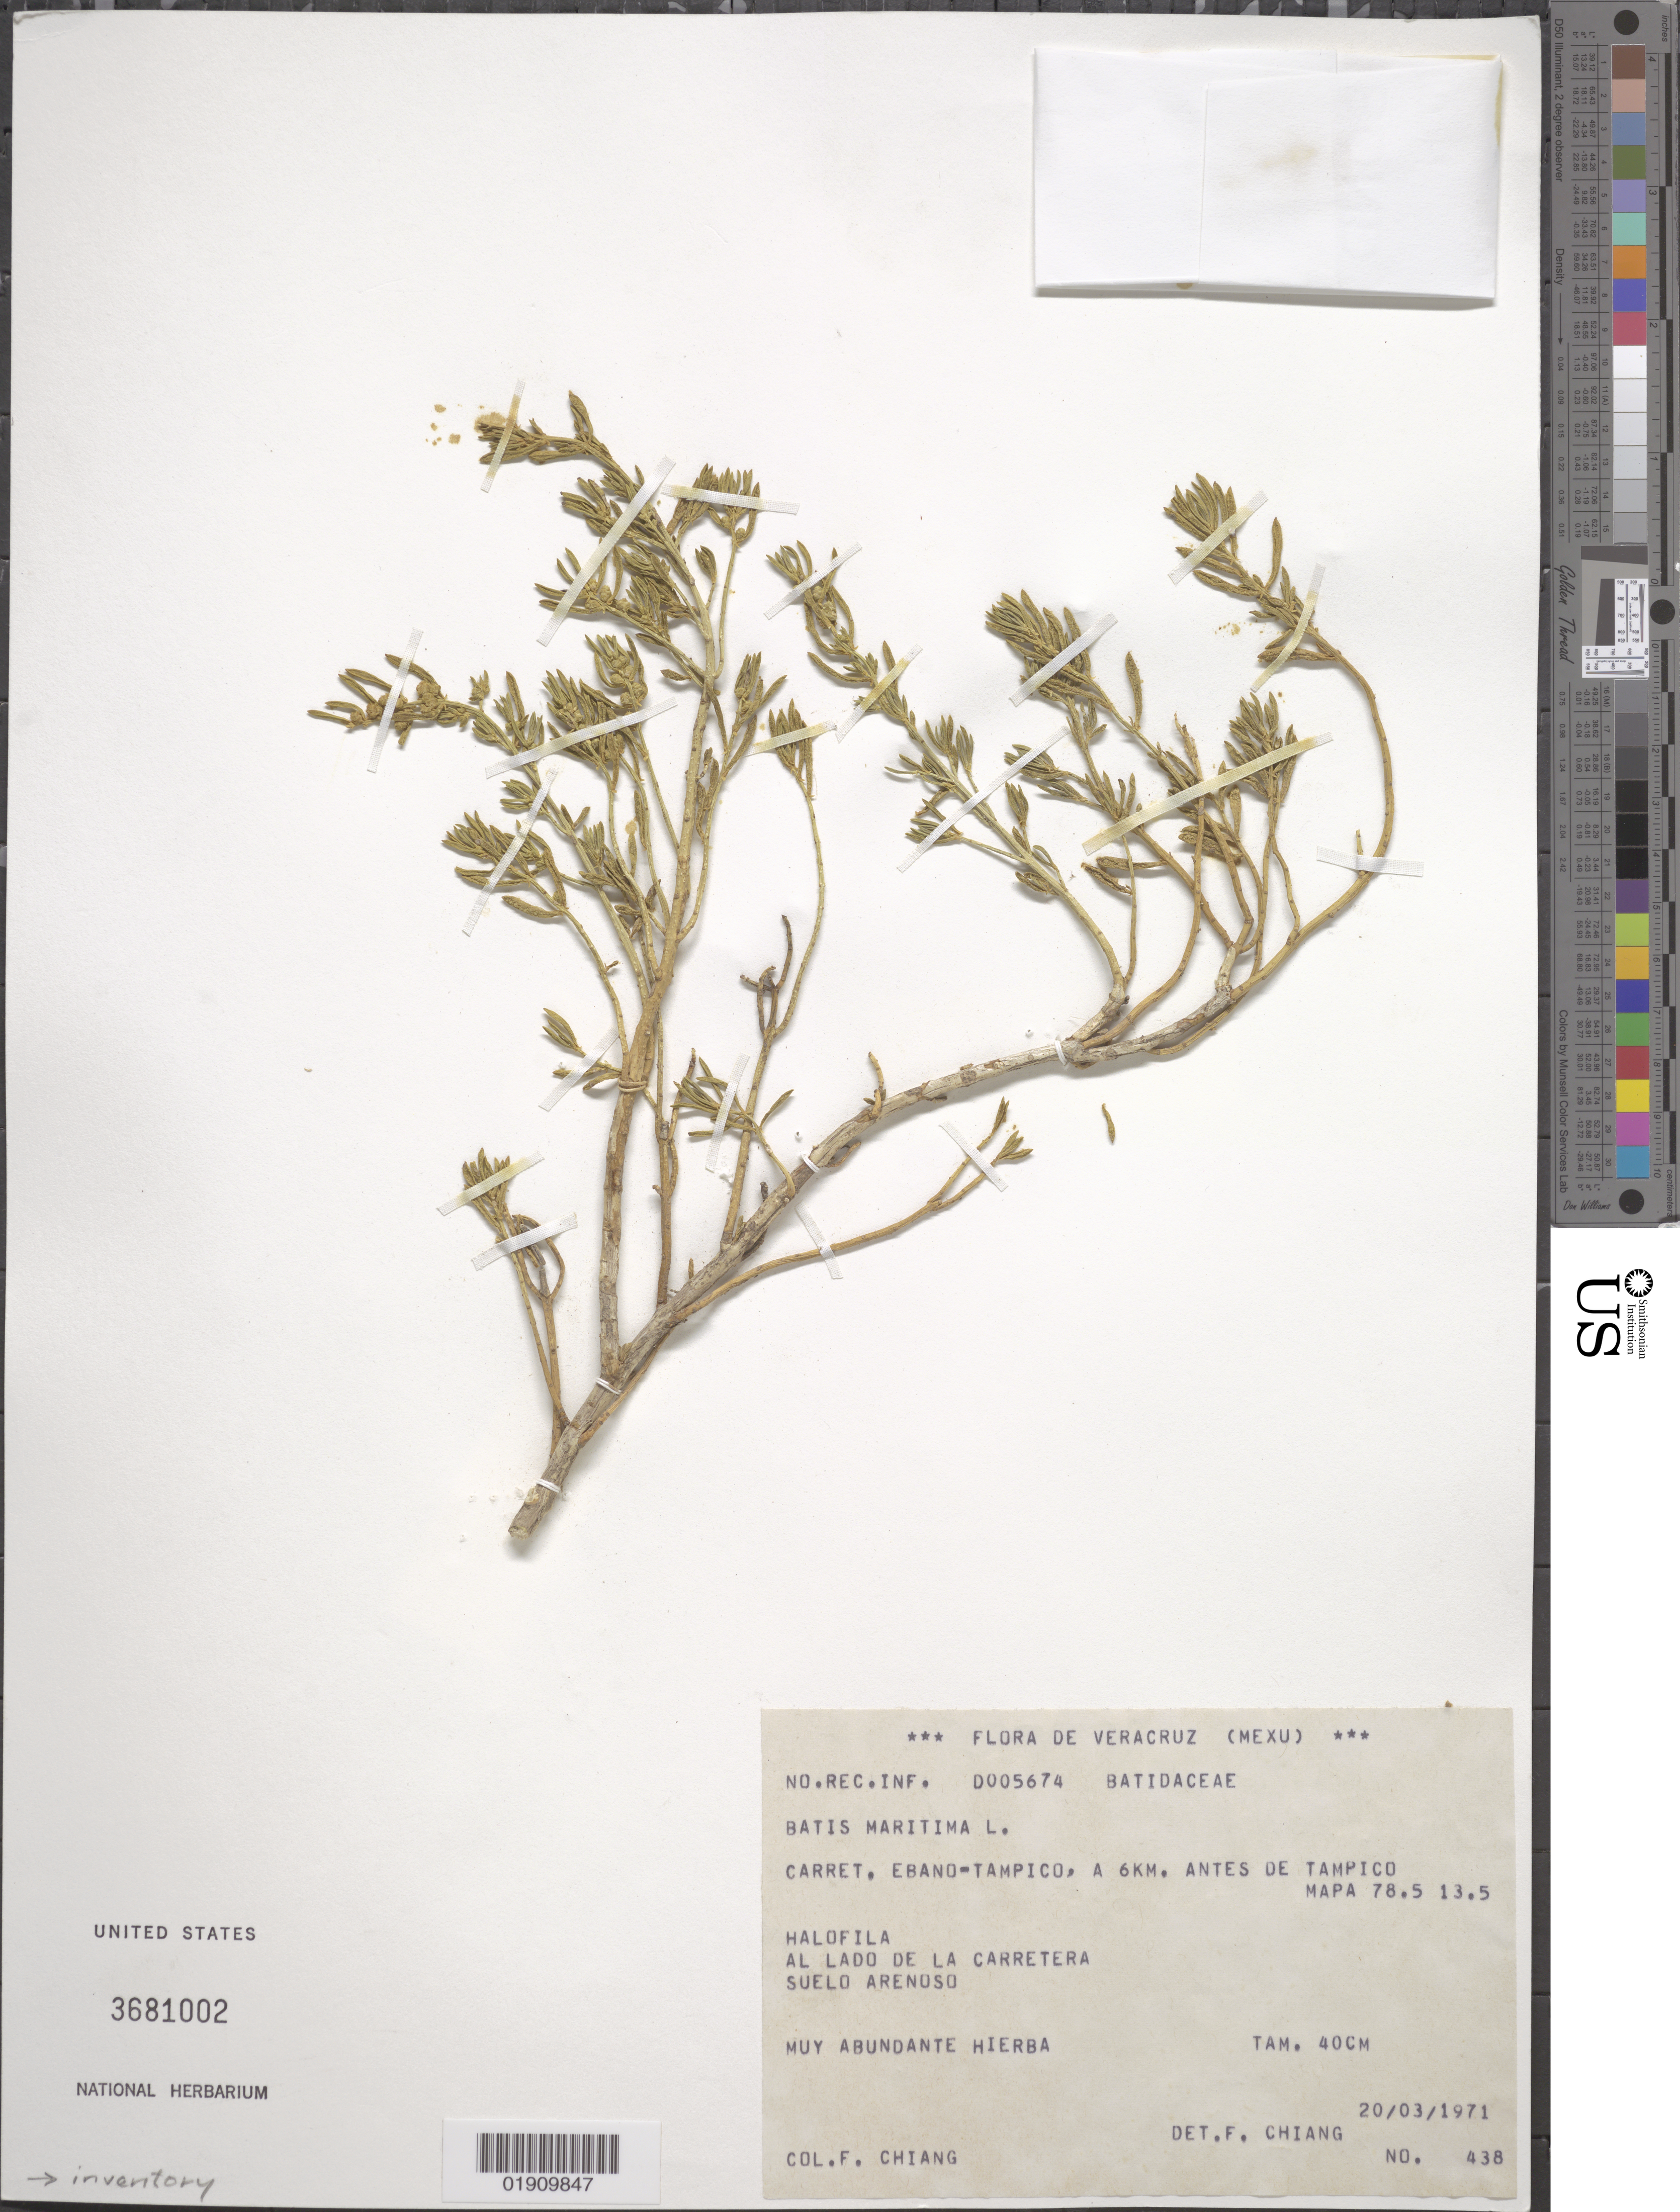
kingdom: Plantae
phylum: Tracheophyta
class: Magnoliopsida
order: Brassicales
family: Bataceae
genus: Batis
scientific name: Batis sp.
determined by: Chiang, F.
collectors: F. Chiang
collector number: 438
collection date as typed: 20/03/1971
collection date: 1971-03-20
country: Mexico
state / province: Veracruz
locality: Carret. Ebano-Tampico.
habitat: al lado de la carretera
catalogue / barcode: US 3681002